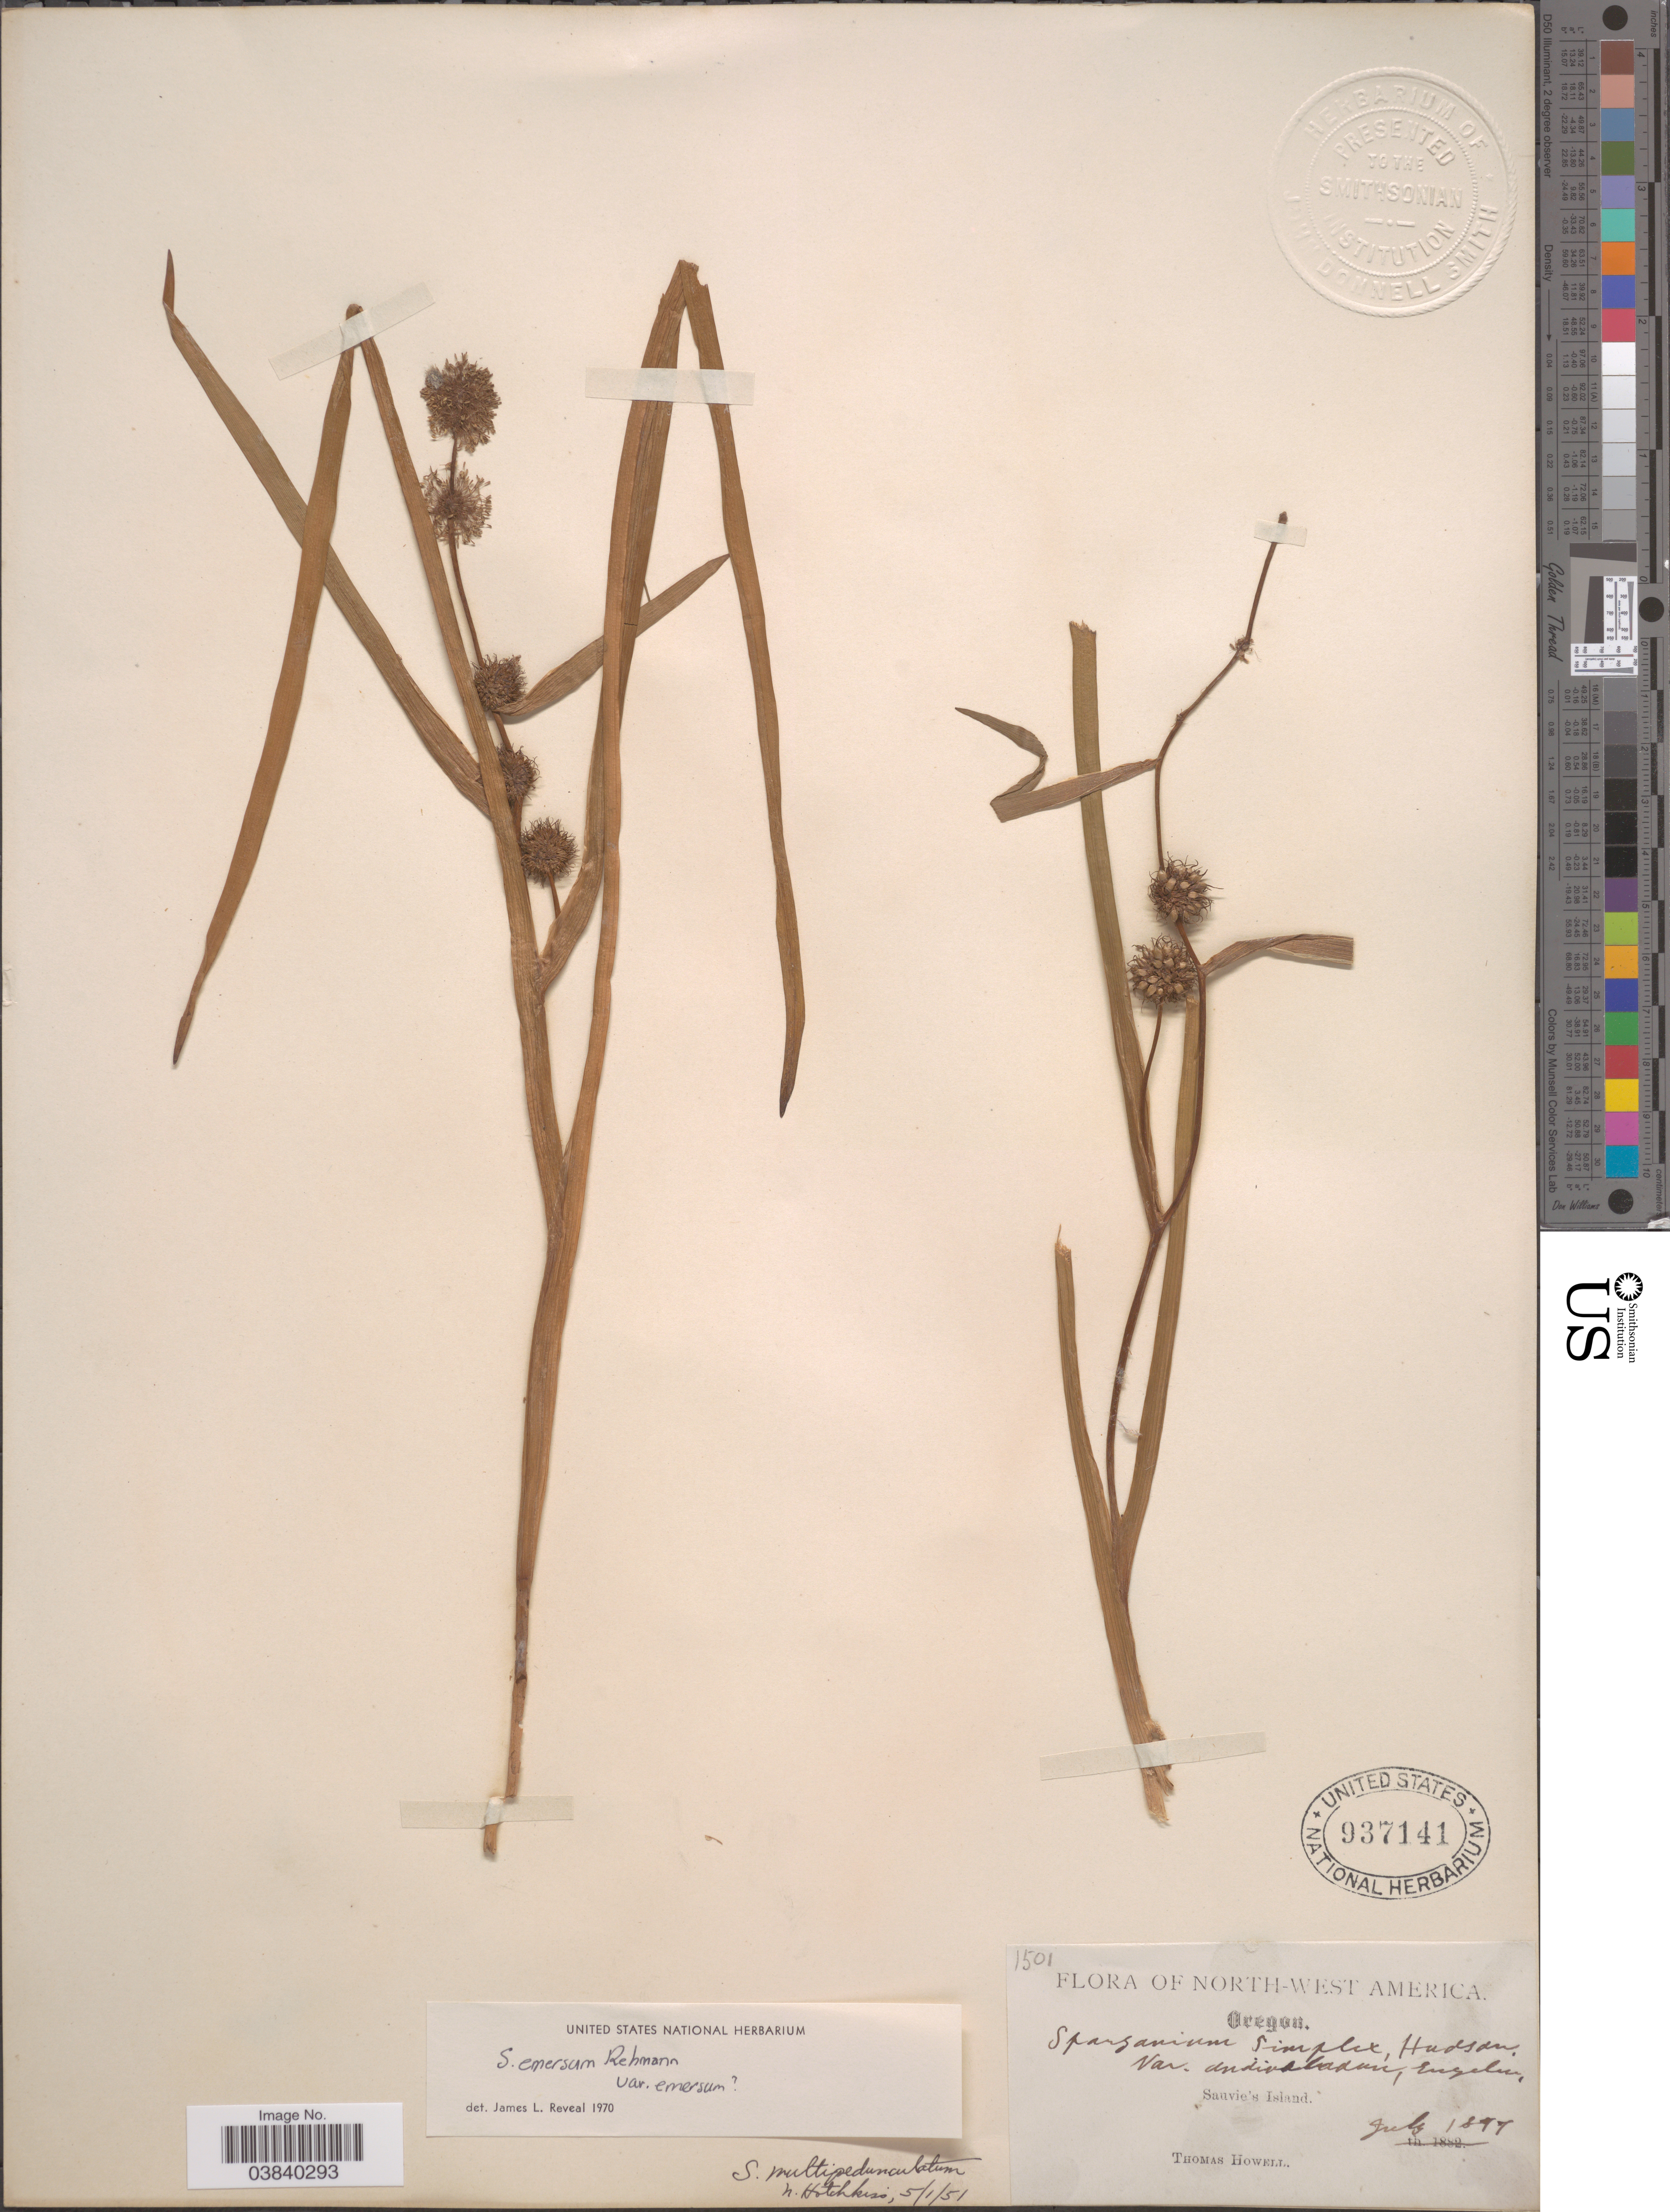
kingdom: Plantae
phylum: Tracheophyta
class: Liliopsida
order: Poales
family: Typhaceae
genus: Sparganium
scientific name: Sparganium emersum var. multipedunculatum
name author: (Morong) Reveal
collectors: T. Howell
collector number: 1501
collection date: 1877-07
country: United States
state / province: Oregon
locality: Sanvie's Island.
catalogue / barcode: US 937141